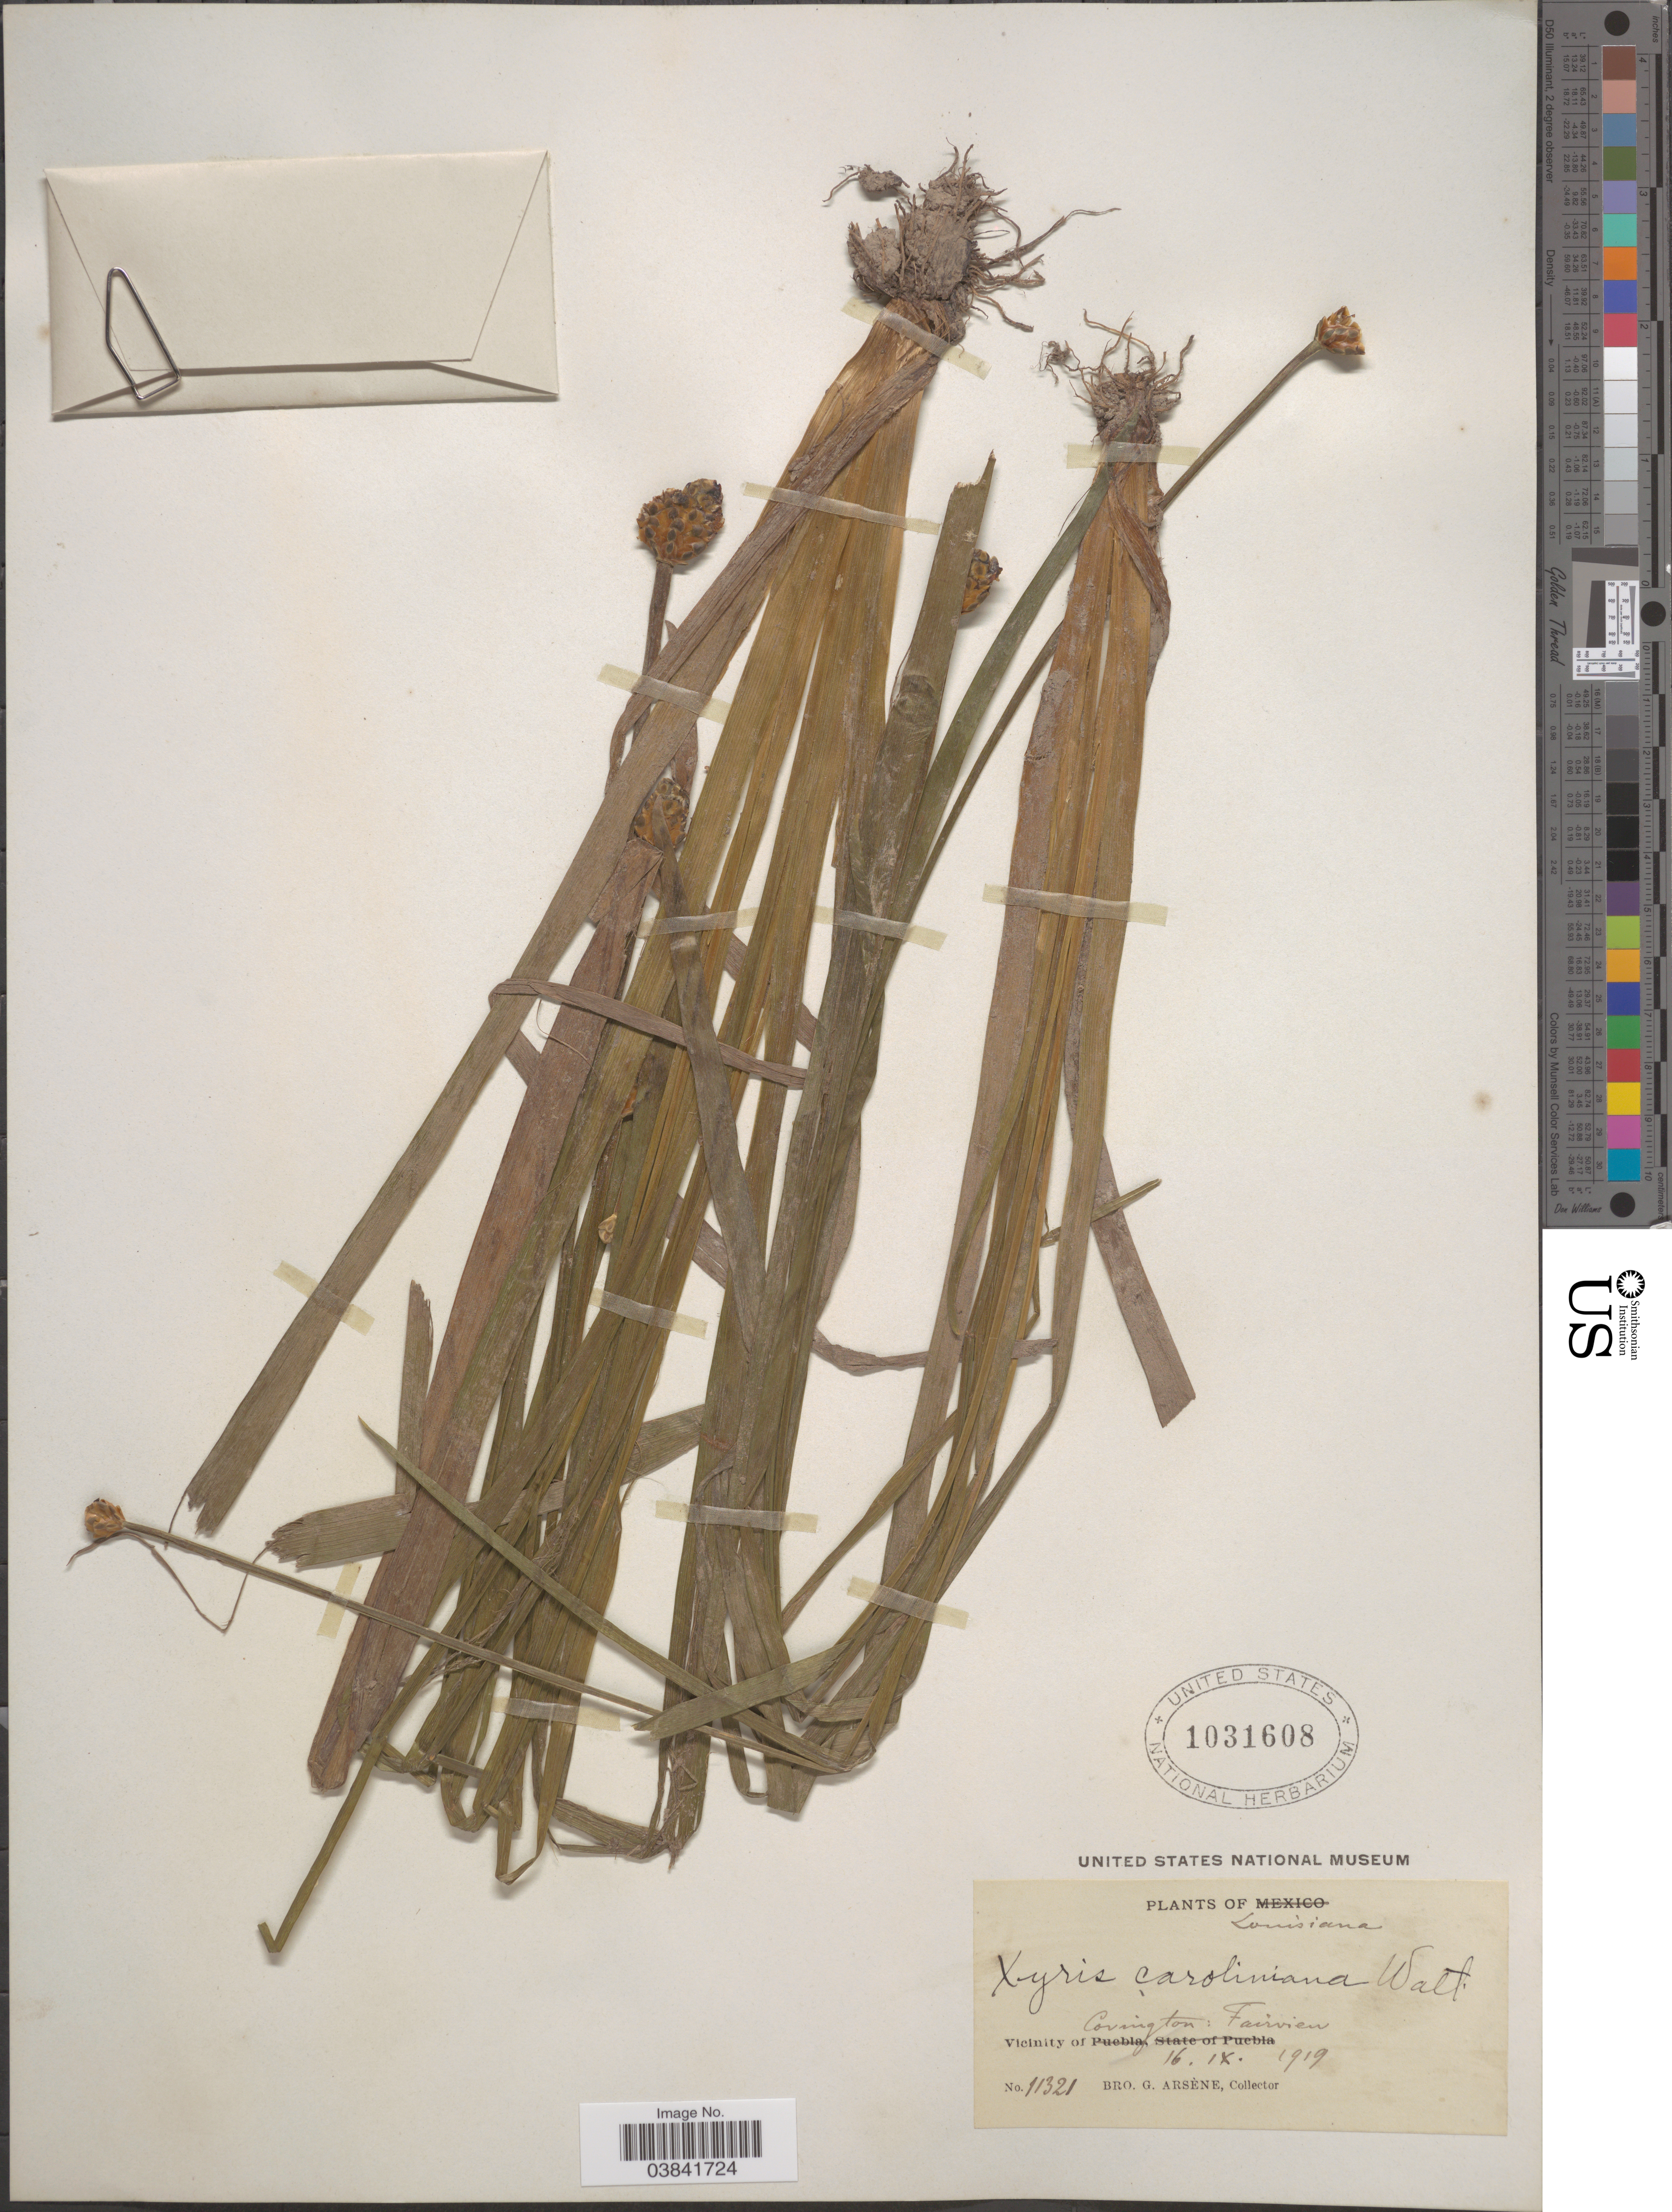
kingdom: Plantae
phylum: Tracheophyta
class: Liliopsida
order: Poales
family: Xyridaceae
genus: Xyris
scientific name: Xyris iridifolia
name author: Chapm.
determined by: Strong, Mark T., (BOT), Smithsonian Institution - National Museum of Natural History (UNITED STATES)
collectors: Bro. G. Arsène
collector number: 11321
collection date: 1919-09-16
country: United States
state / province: Louisiana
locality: Vicinity of Covington: Fairview.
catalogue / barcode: US 1031608